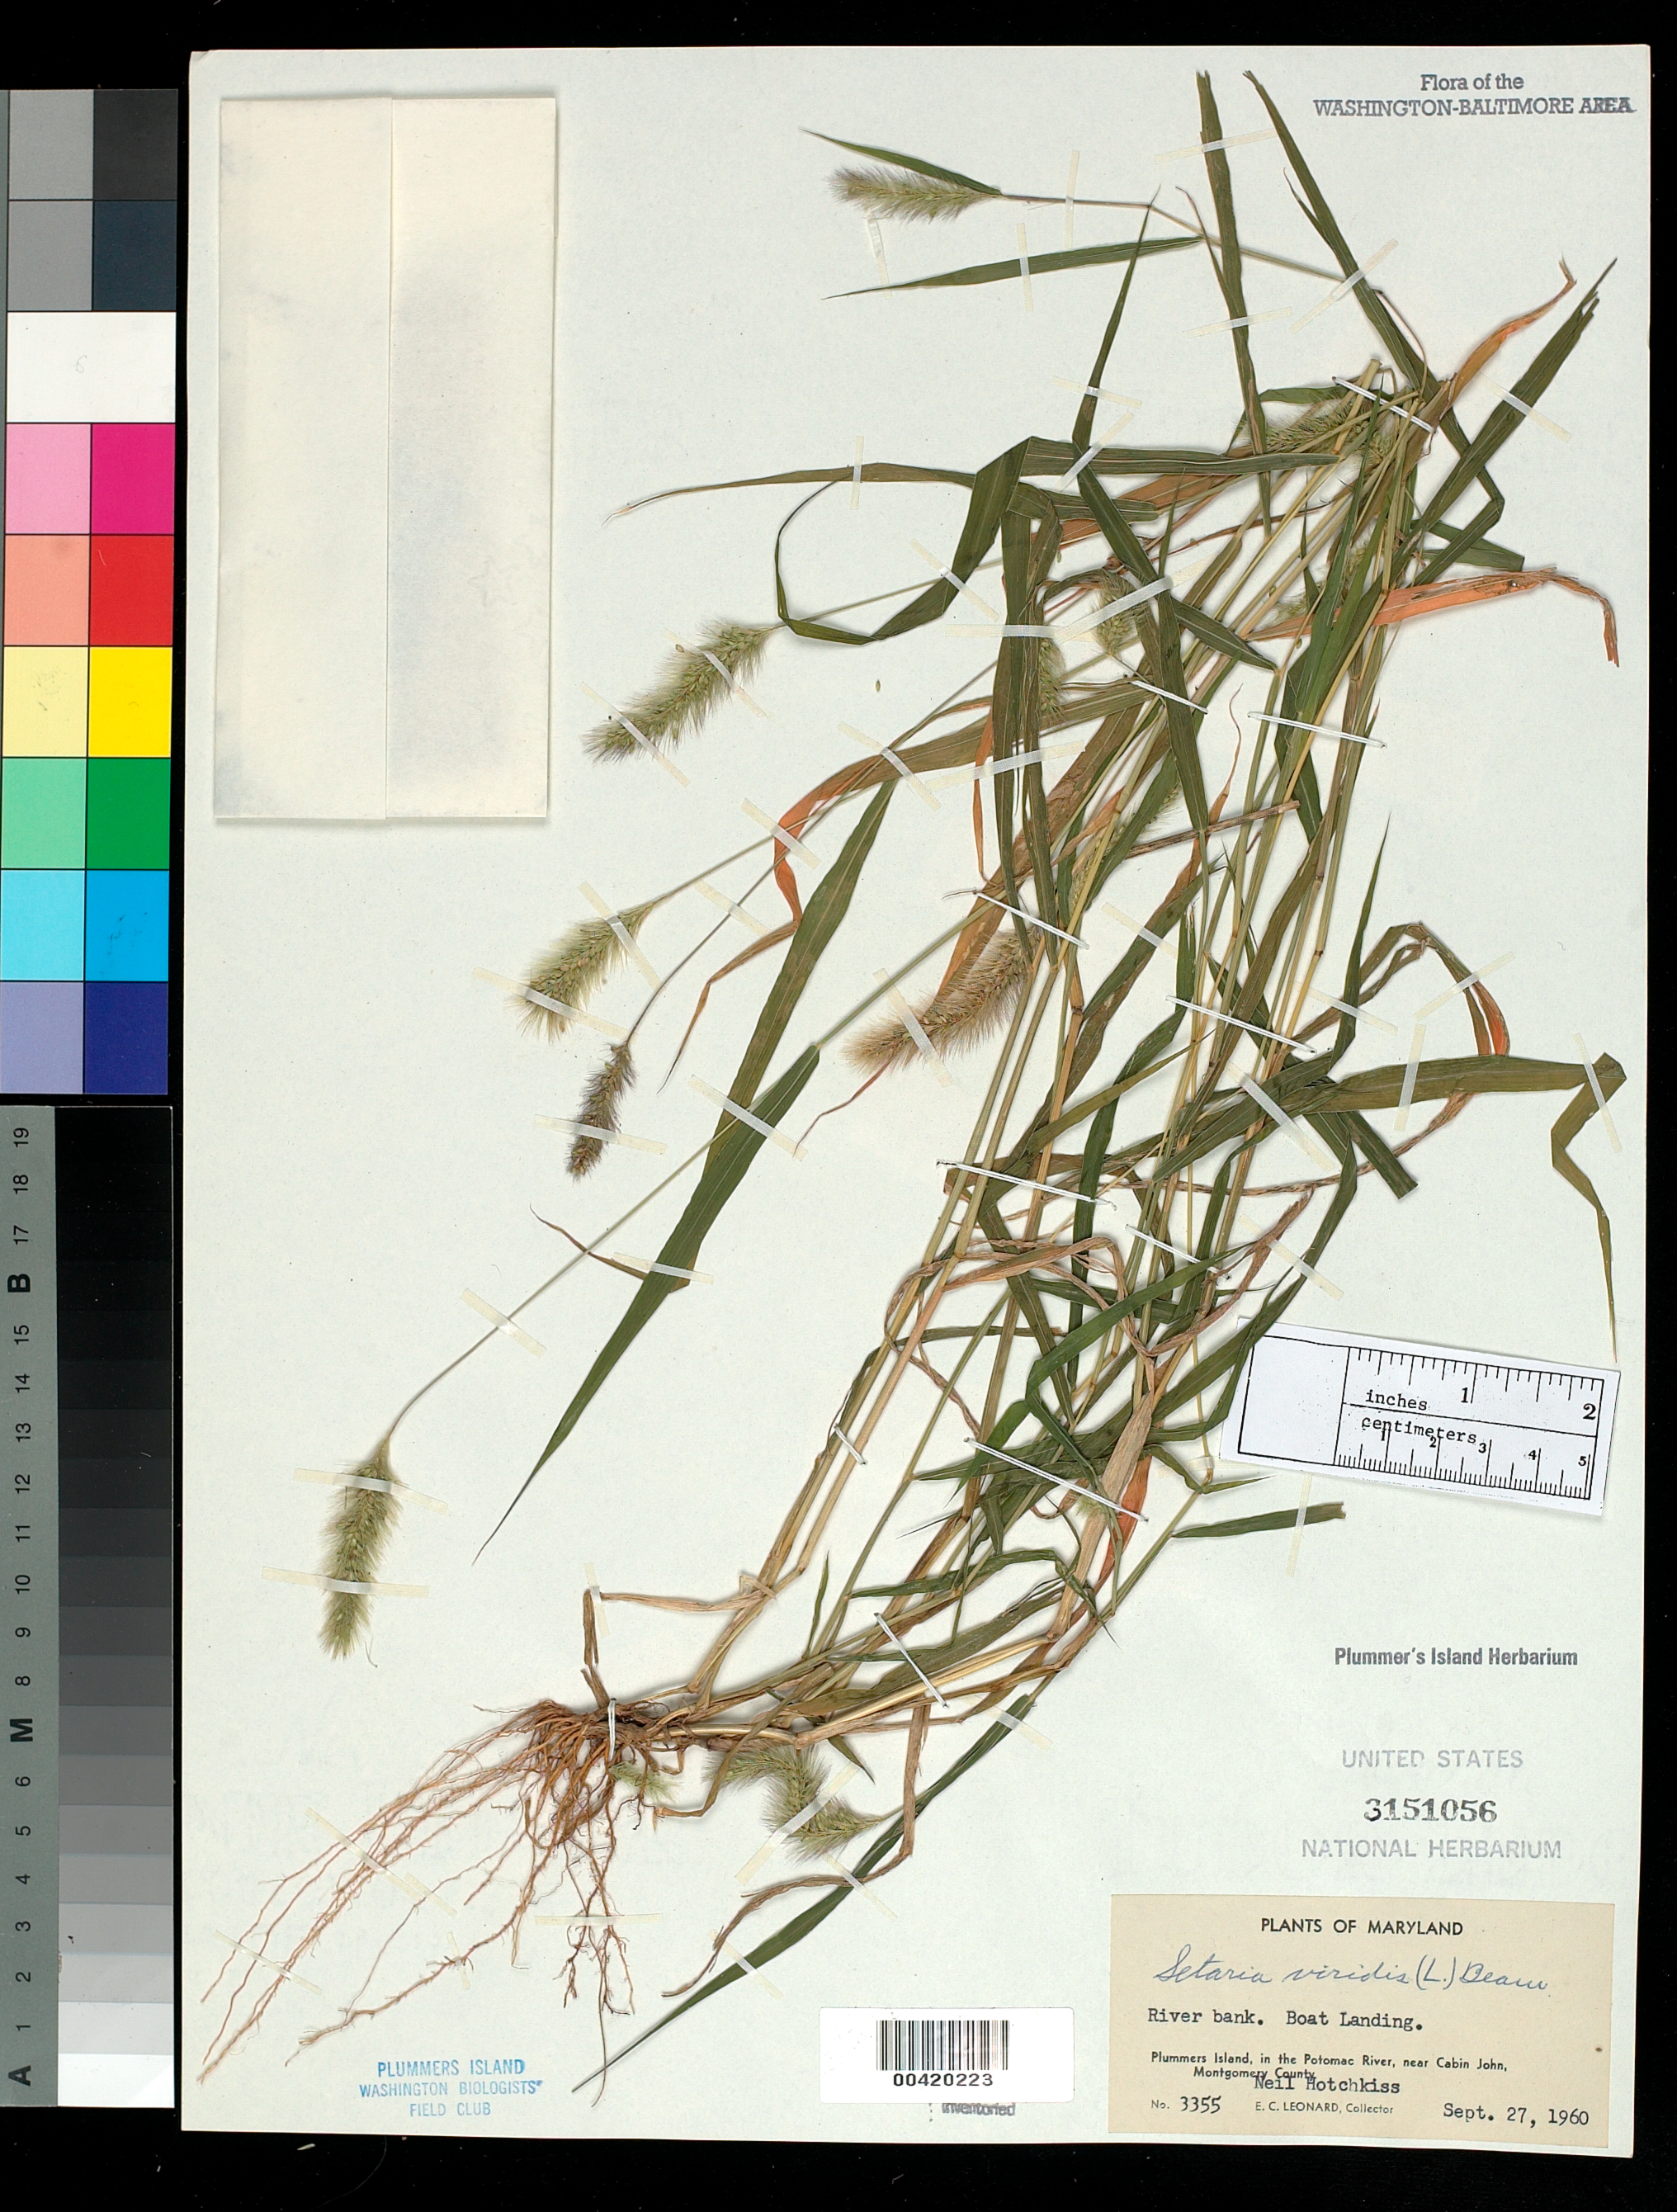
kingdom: Plantae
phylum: Tracheophyta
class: Liliopsida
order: Poales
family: Poaceae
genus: Setaria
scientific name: Setaria viridis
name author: (L.) P. Beauv.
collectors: E. C. Leonard & N. Hotchkiss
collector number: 3355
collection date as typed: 27 Sep 1960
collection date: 1960-09-27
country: United States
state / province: Maryland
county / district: Montgomery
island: Plummers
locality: Plummer's Island; Boat Landing C. & O. Canal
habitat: River bank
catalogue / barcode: US 3151056